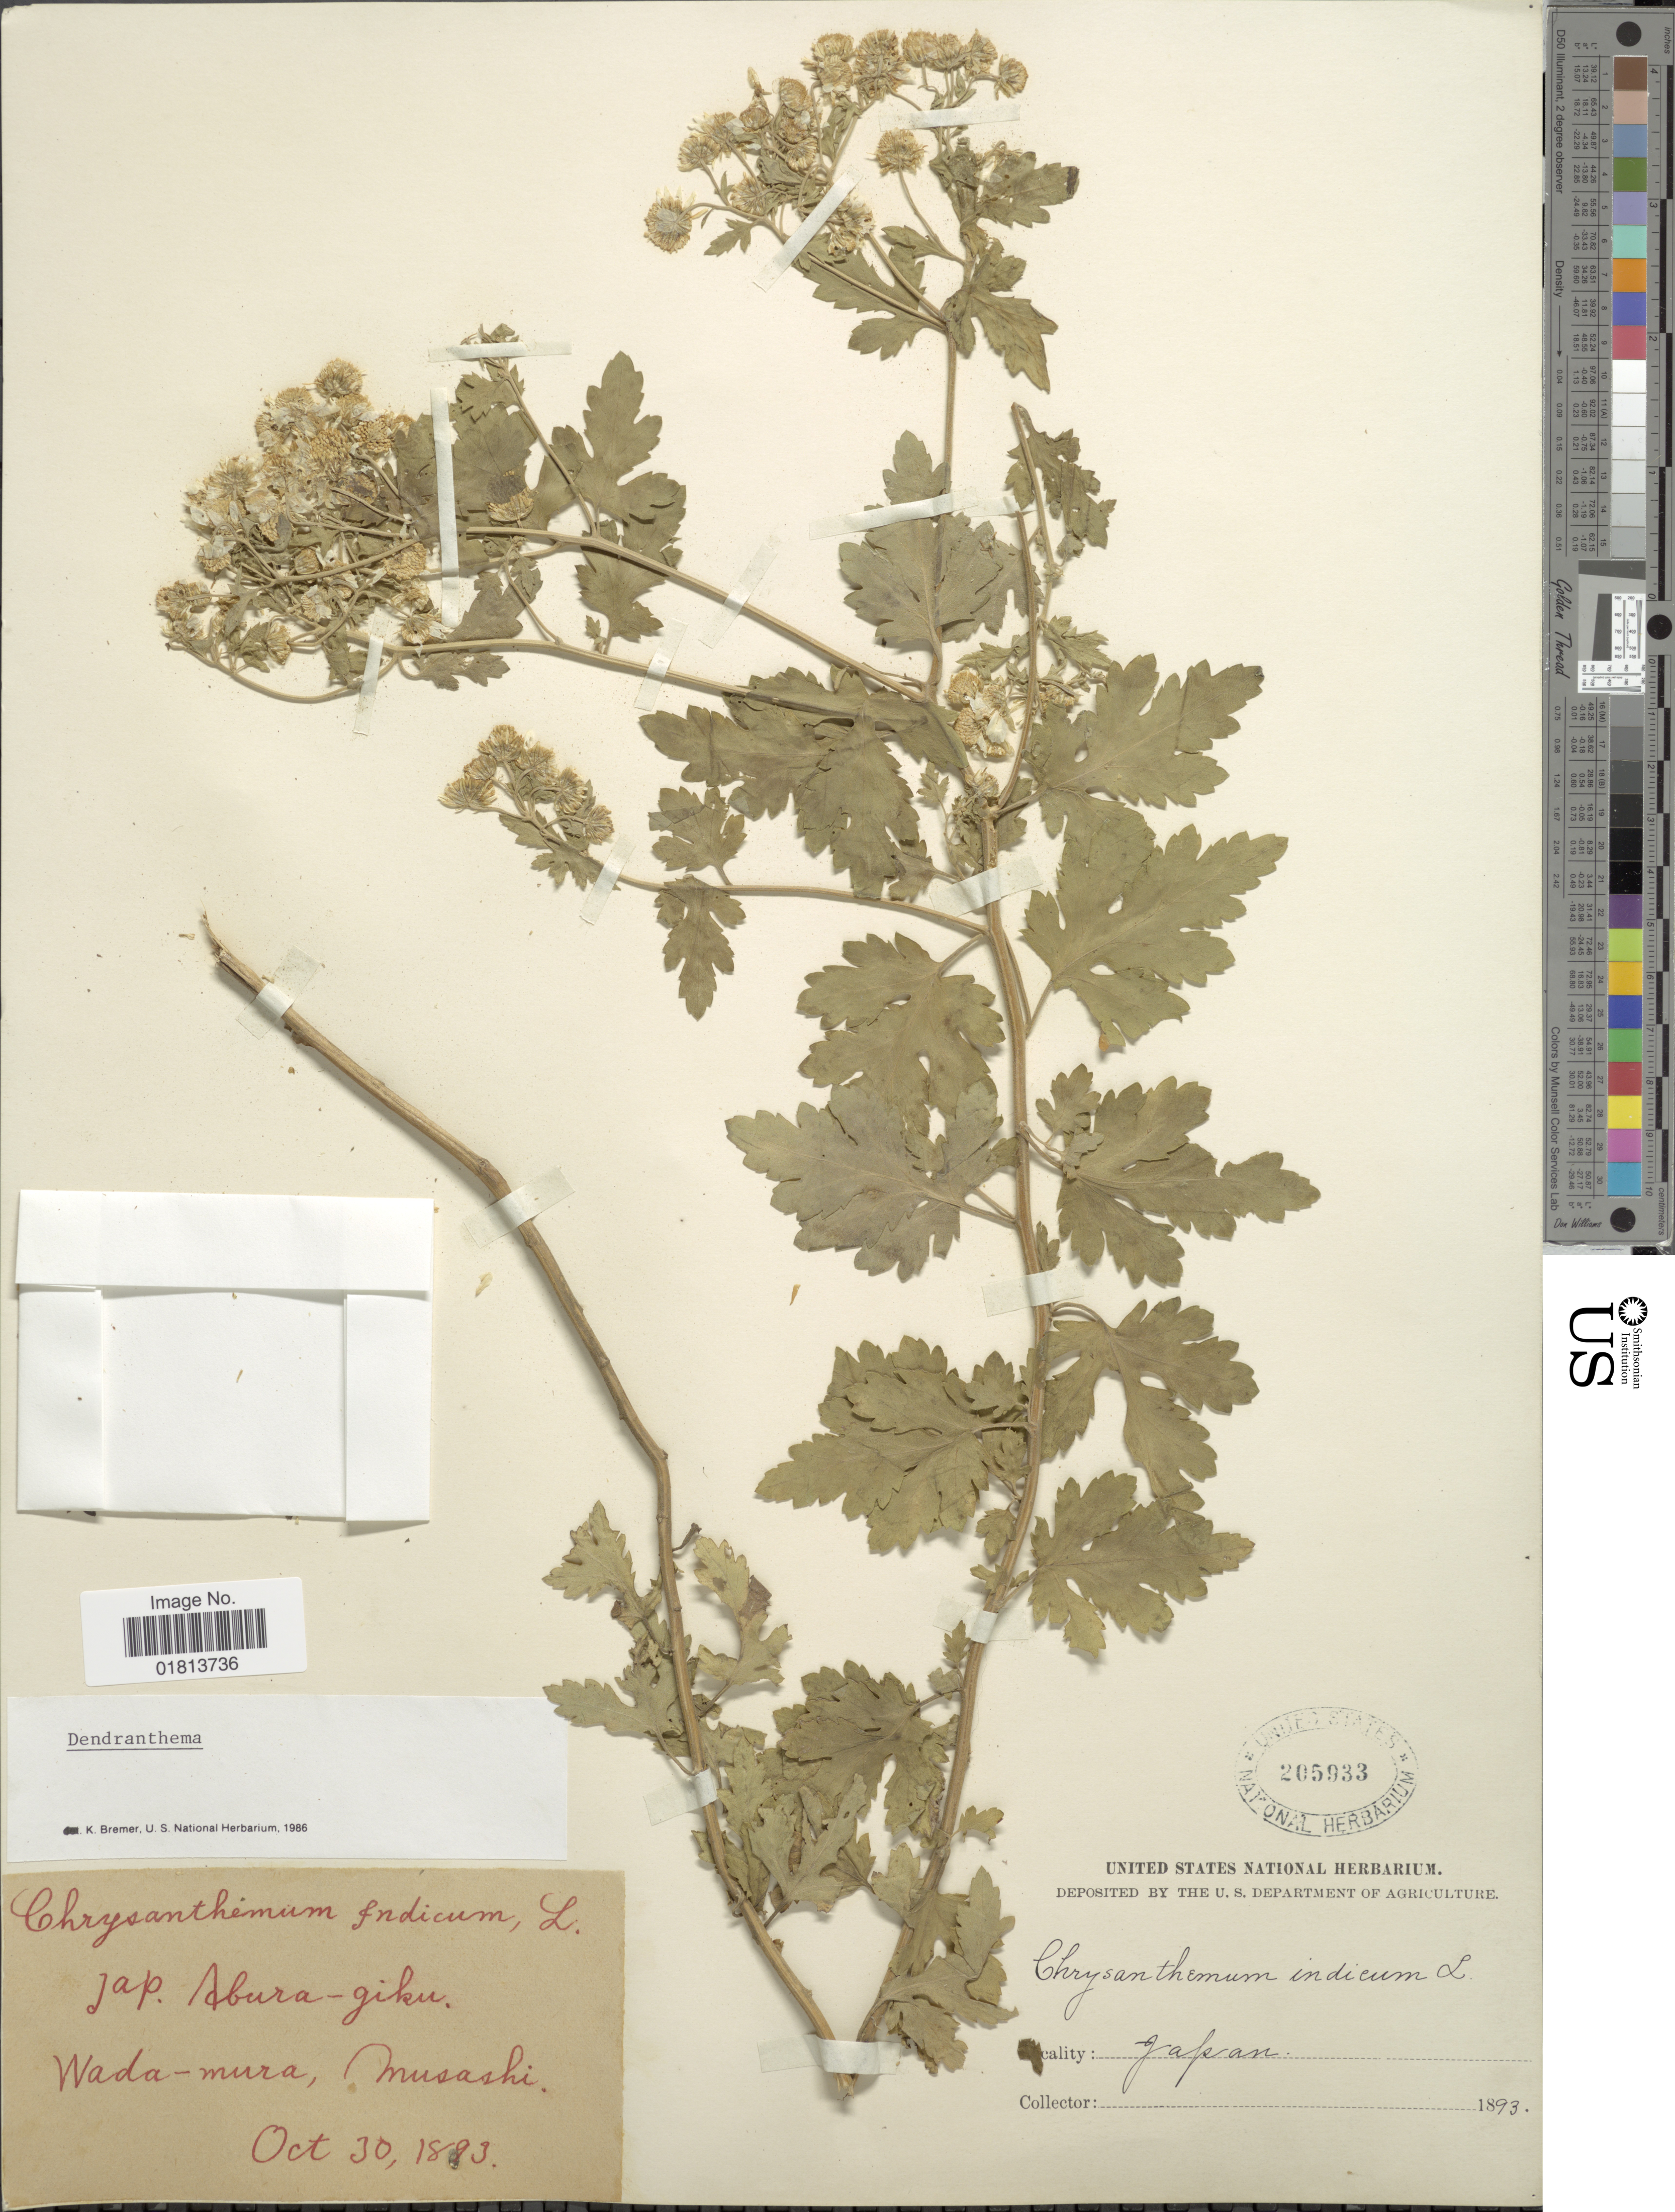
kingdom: Plantae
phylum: Tracheophyta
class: Magnoliopsida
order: Asterales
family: Asteraceae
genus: Dendranthema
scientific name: Dendranthema indicum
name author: (L.) Des Moul.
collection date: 1893-10-30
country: Japan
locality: Abura-giku, Wada-Mura, Musashi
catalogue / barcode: US 205933